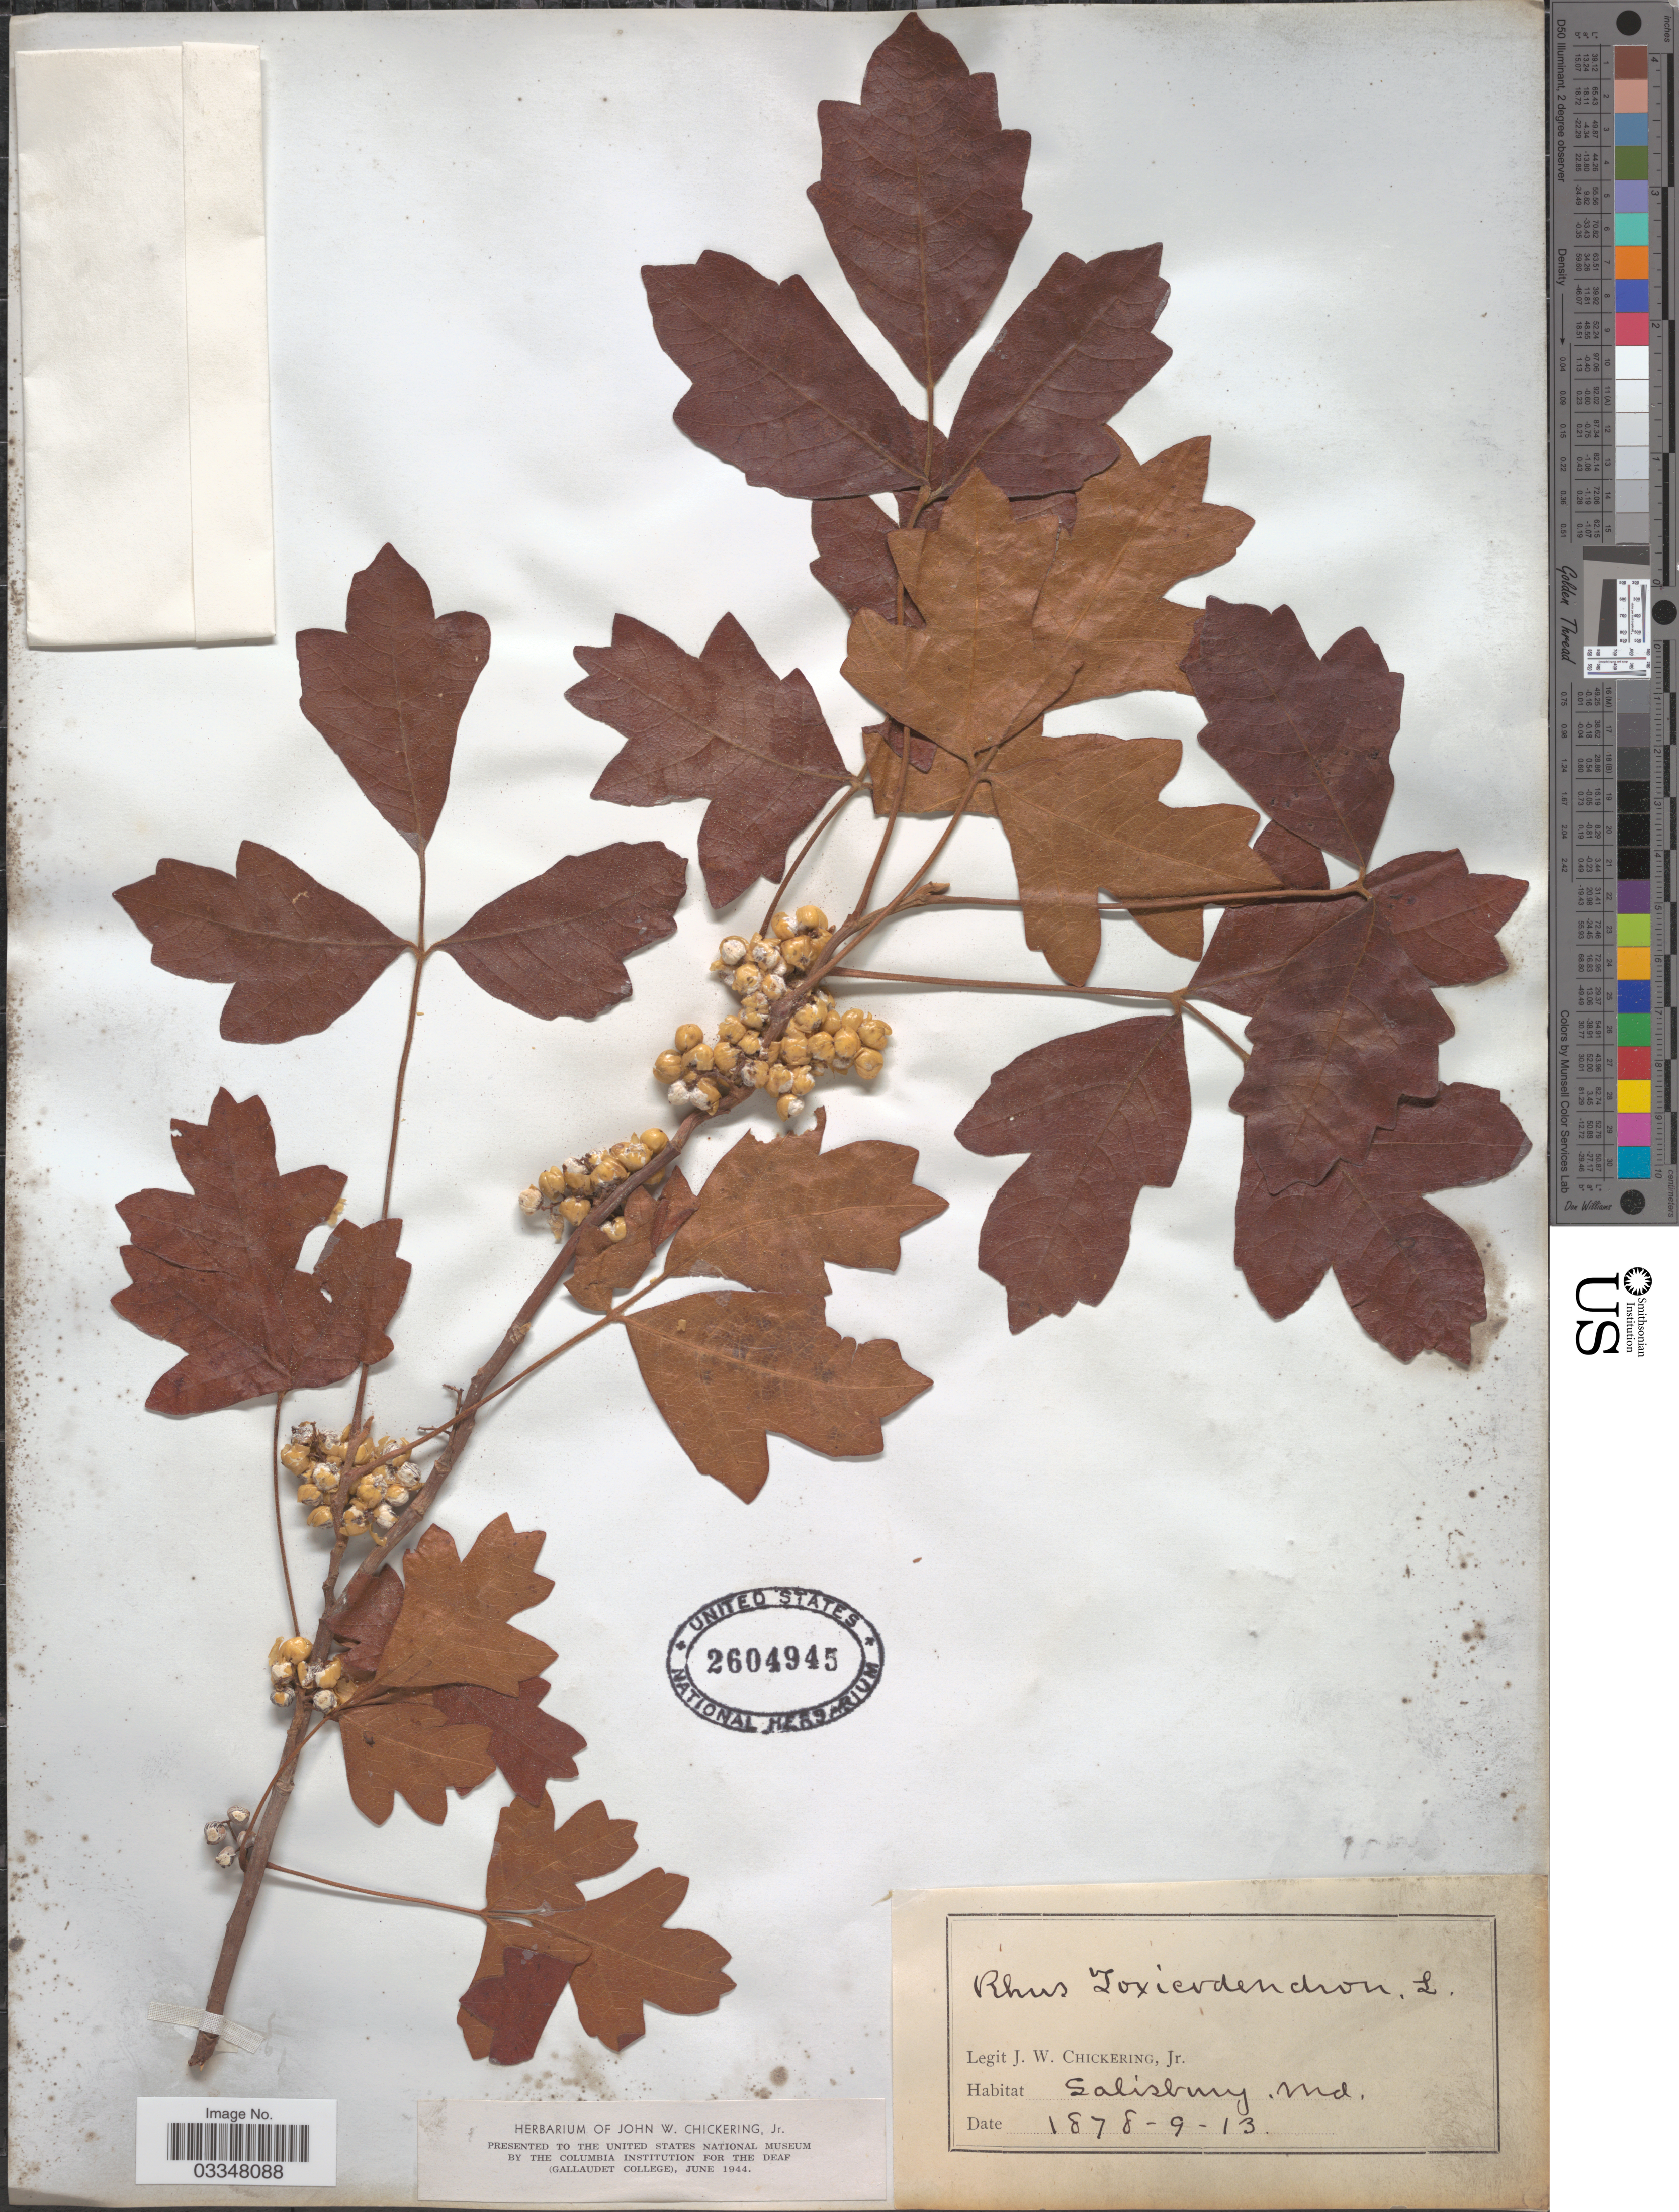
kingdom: Plantae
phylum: Tracheophyta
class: Magnoliopsida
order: Sapindales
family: Anacardiaceae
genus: Toxicodendron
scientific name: Toxicodendron toxicarium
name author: Gillis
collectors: J. Chickering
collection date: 1878-09-13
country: United States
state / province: Maryland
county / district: Wicomico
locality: Salisbury.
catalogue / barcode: US 2604945